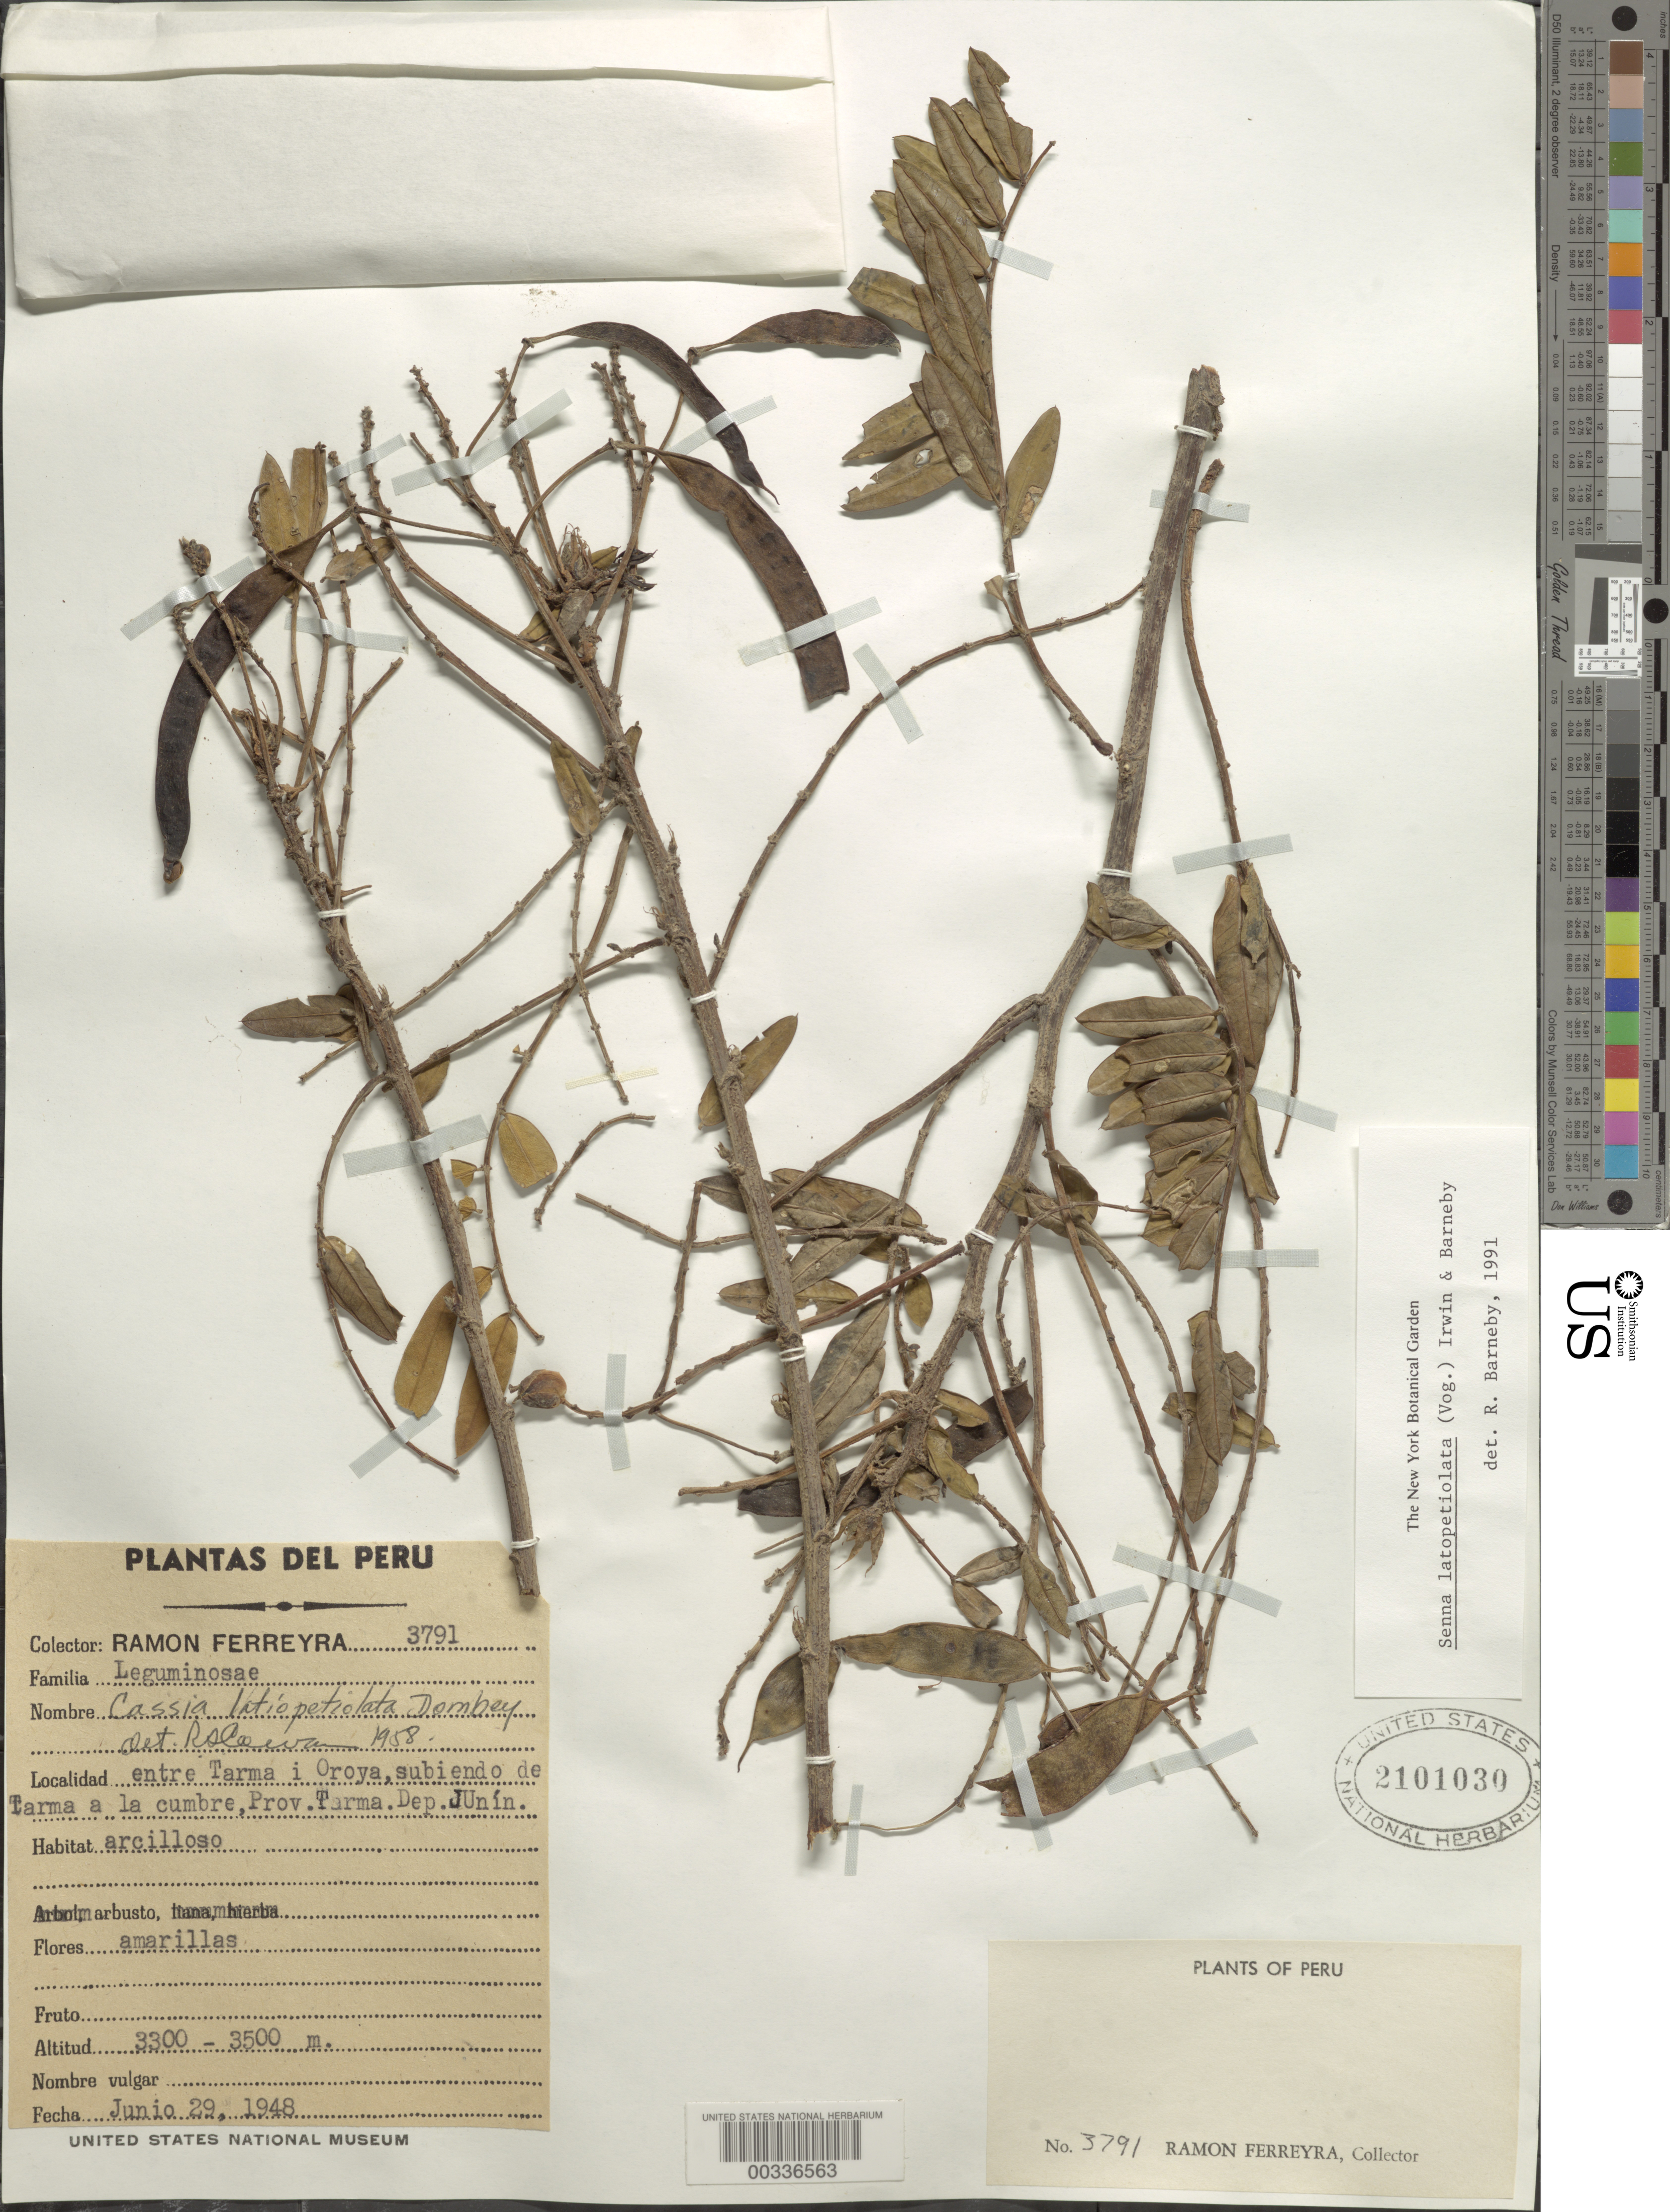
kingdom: Plantae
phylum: Tracheophyta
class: Magnoliopsida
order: Fabales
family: Fabaceae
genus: Senna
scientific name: Senna latopetiolata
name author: (Vogel) H.S. Irwin & Barneby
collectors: R. A. Ferreyra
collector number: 3791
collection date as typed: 29 Jun 1948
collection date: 1948-06-29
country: Peru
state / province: Junín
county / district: Tarma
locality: Between tarma and oroya, from tarma to the summit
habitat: Clay soil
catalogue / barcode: US 2101030